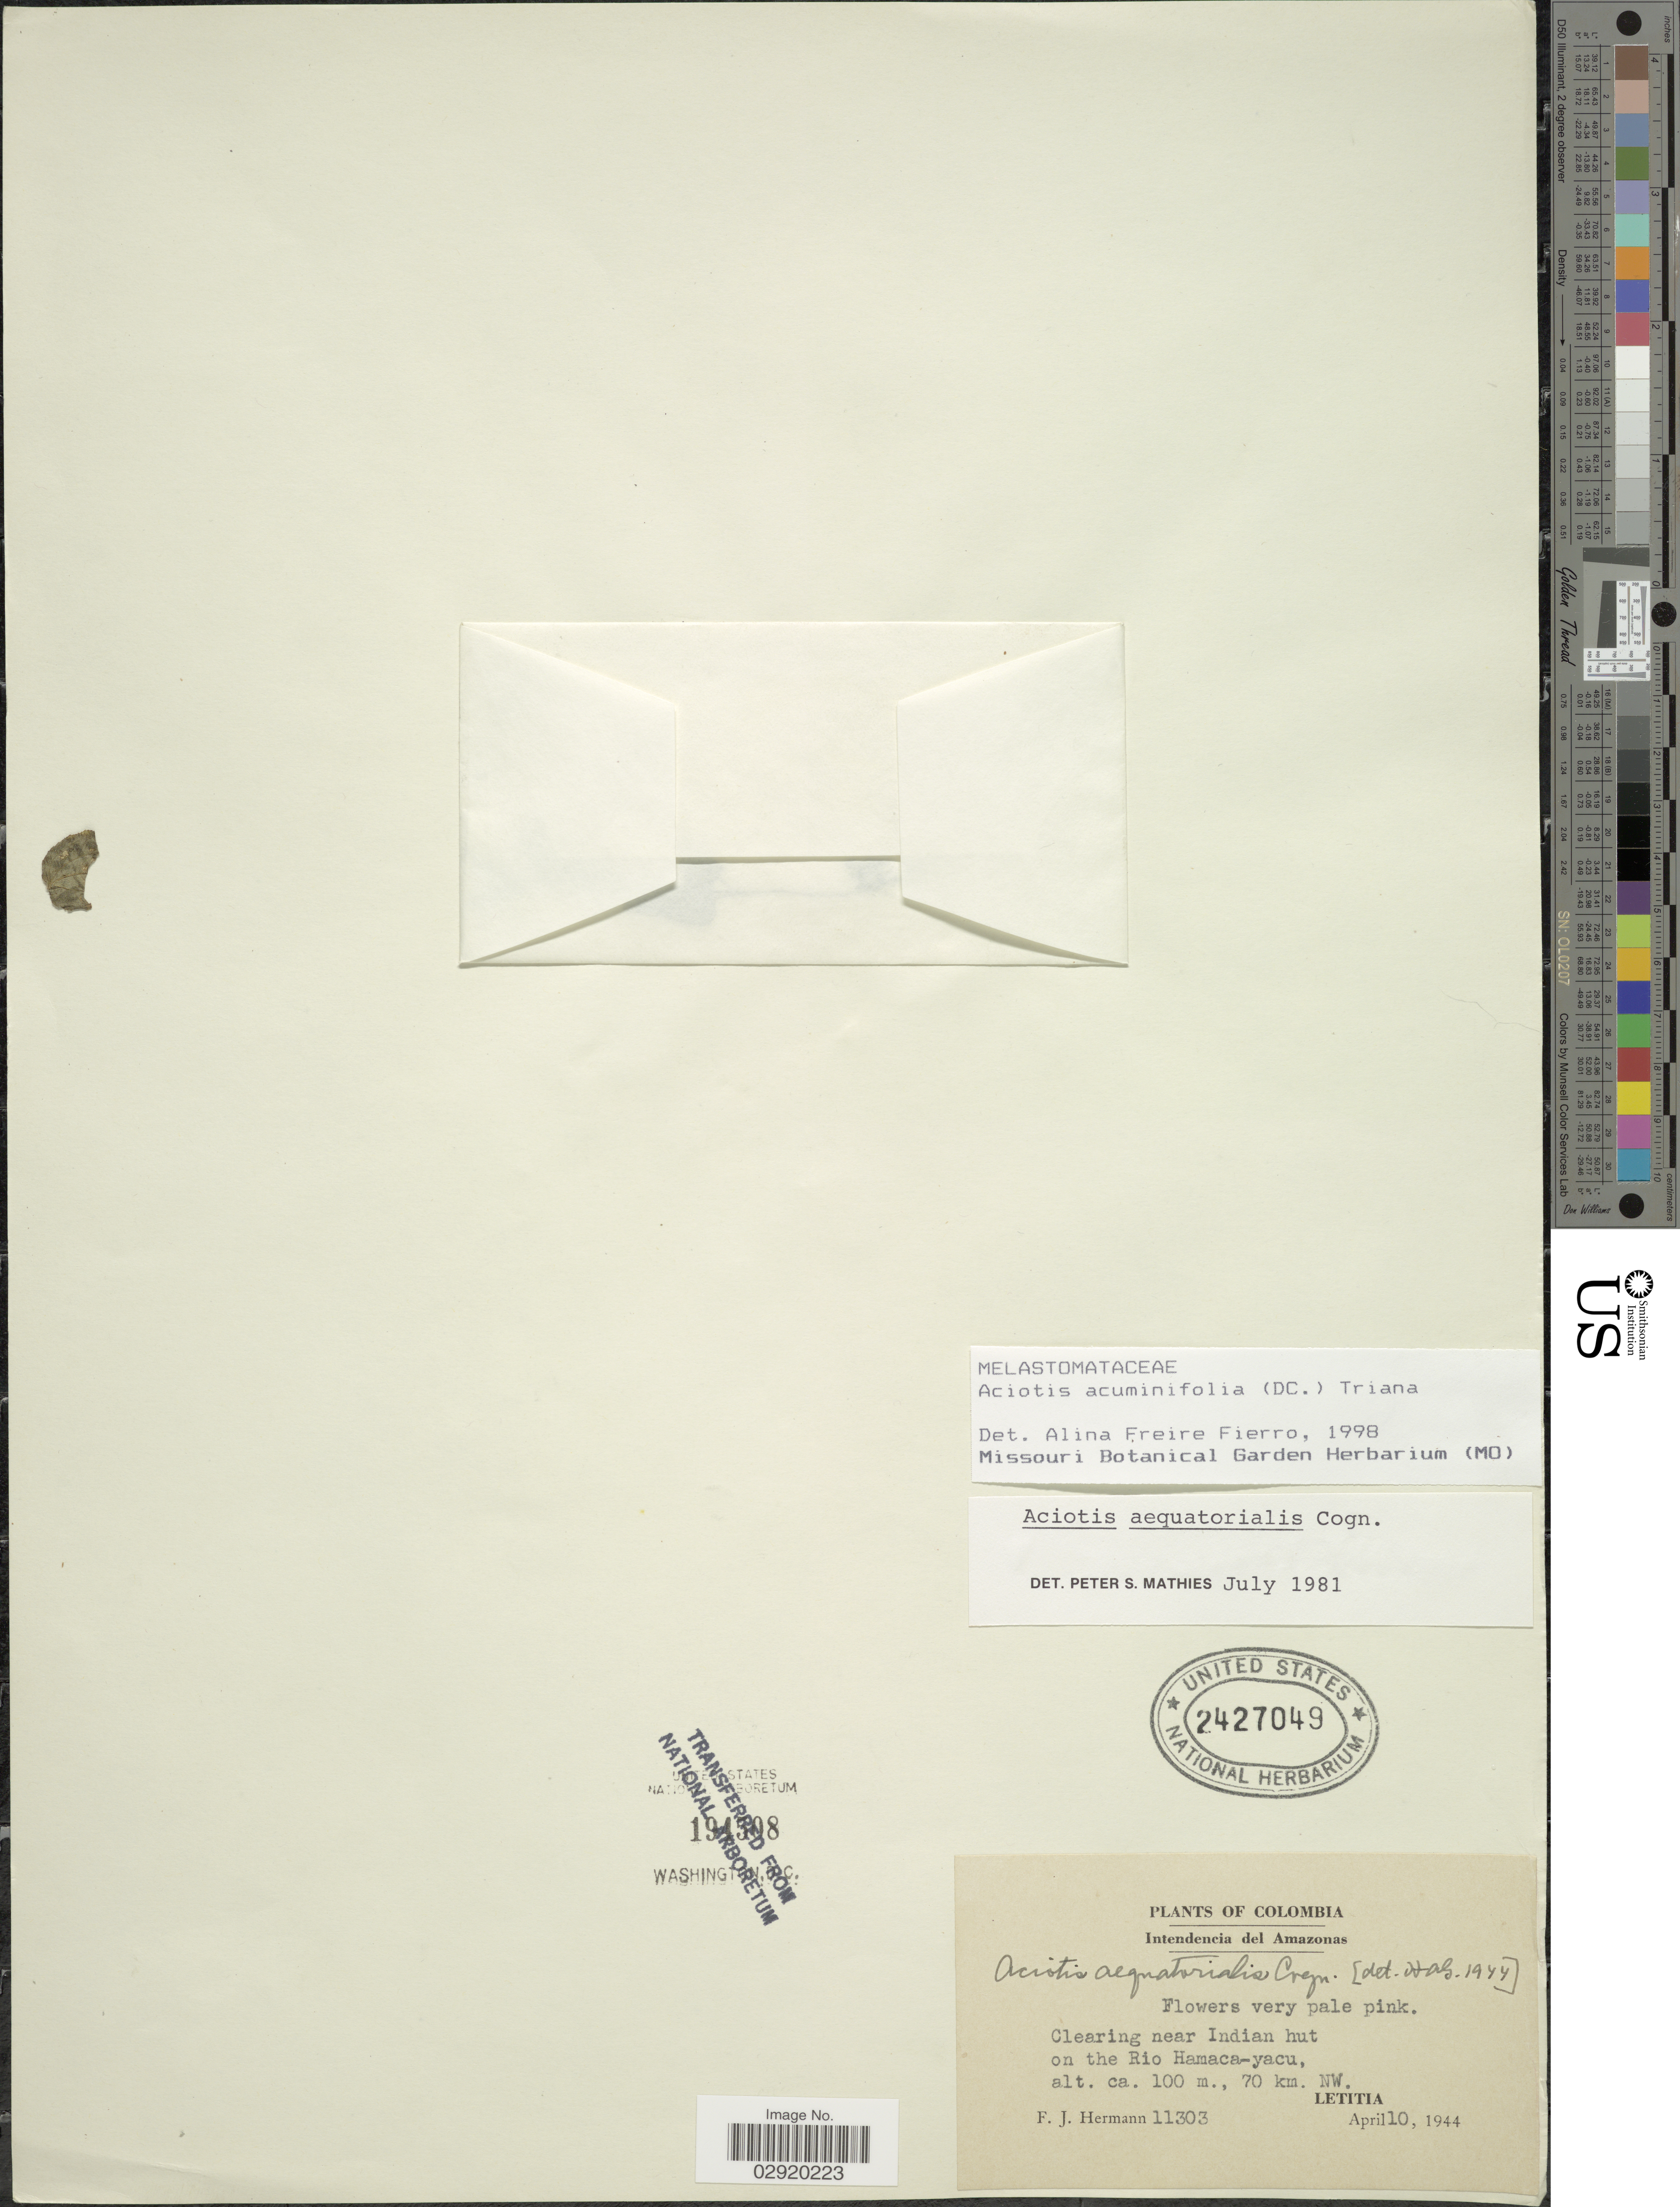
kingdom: Plantae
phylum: Tracheophyta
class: Magnoliopsida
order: Myrtales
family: Melastomataceae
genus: Aciotis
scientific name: Aciotis acuminifolia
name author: (Mart. ex DC.) Triana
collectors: F. J. Hermann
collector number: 11303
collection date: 1944-04-10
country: Colombia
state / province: Amazônas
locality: Intendencia del Amazonas. Clearing near Indian hut on the Rio Hamaca-yacu, 70 km. NW Letitita.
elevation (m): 100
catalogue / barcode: US 2427049